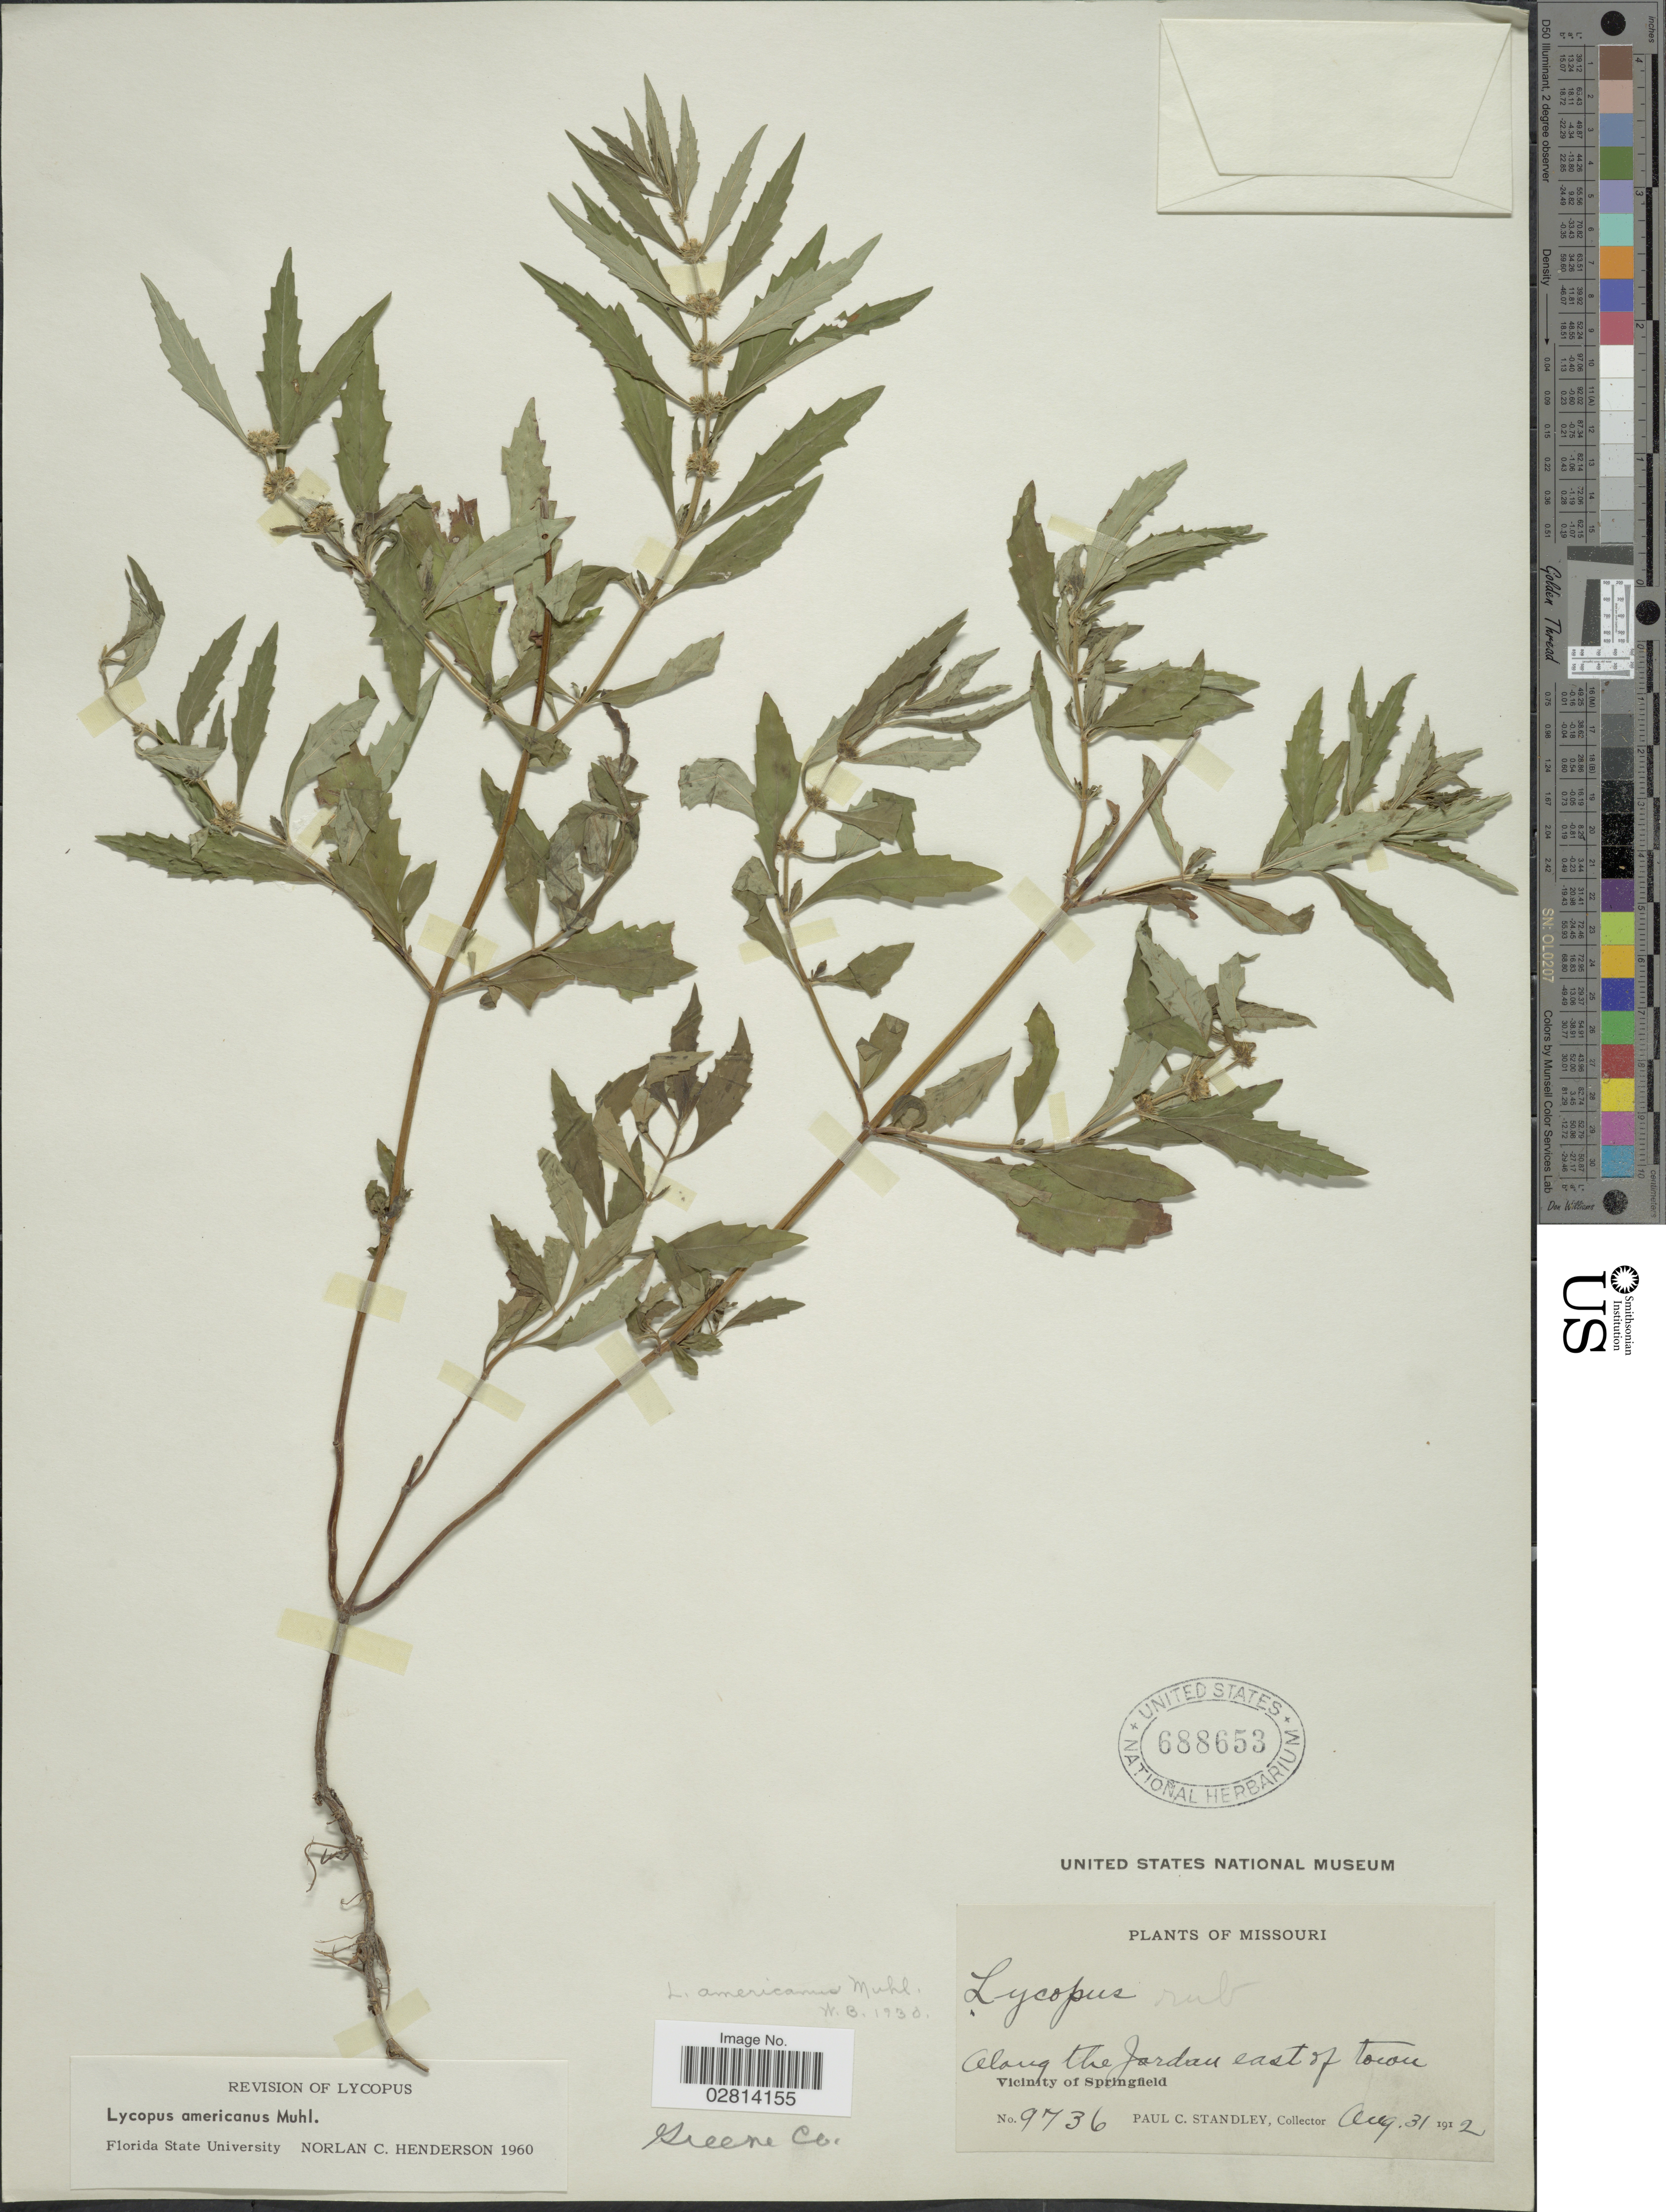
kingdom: Plantae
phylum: Tracheophyta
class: Magnoliopsida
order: Lamiales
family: Lamiaceae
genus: Lycopus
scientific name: Lycopus americanus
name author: Muhl. ex W.P.C. Barton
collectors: P. C. Standley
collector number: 9736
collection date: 1912-08-31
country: United States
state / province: Missouri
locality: Along the Jordan east of town, Vicinity of Springfield, Greene Co.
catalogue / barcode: US 688653